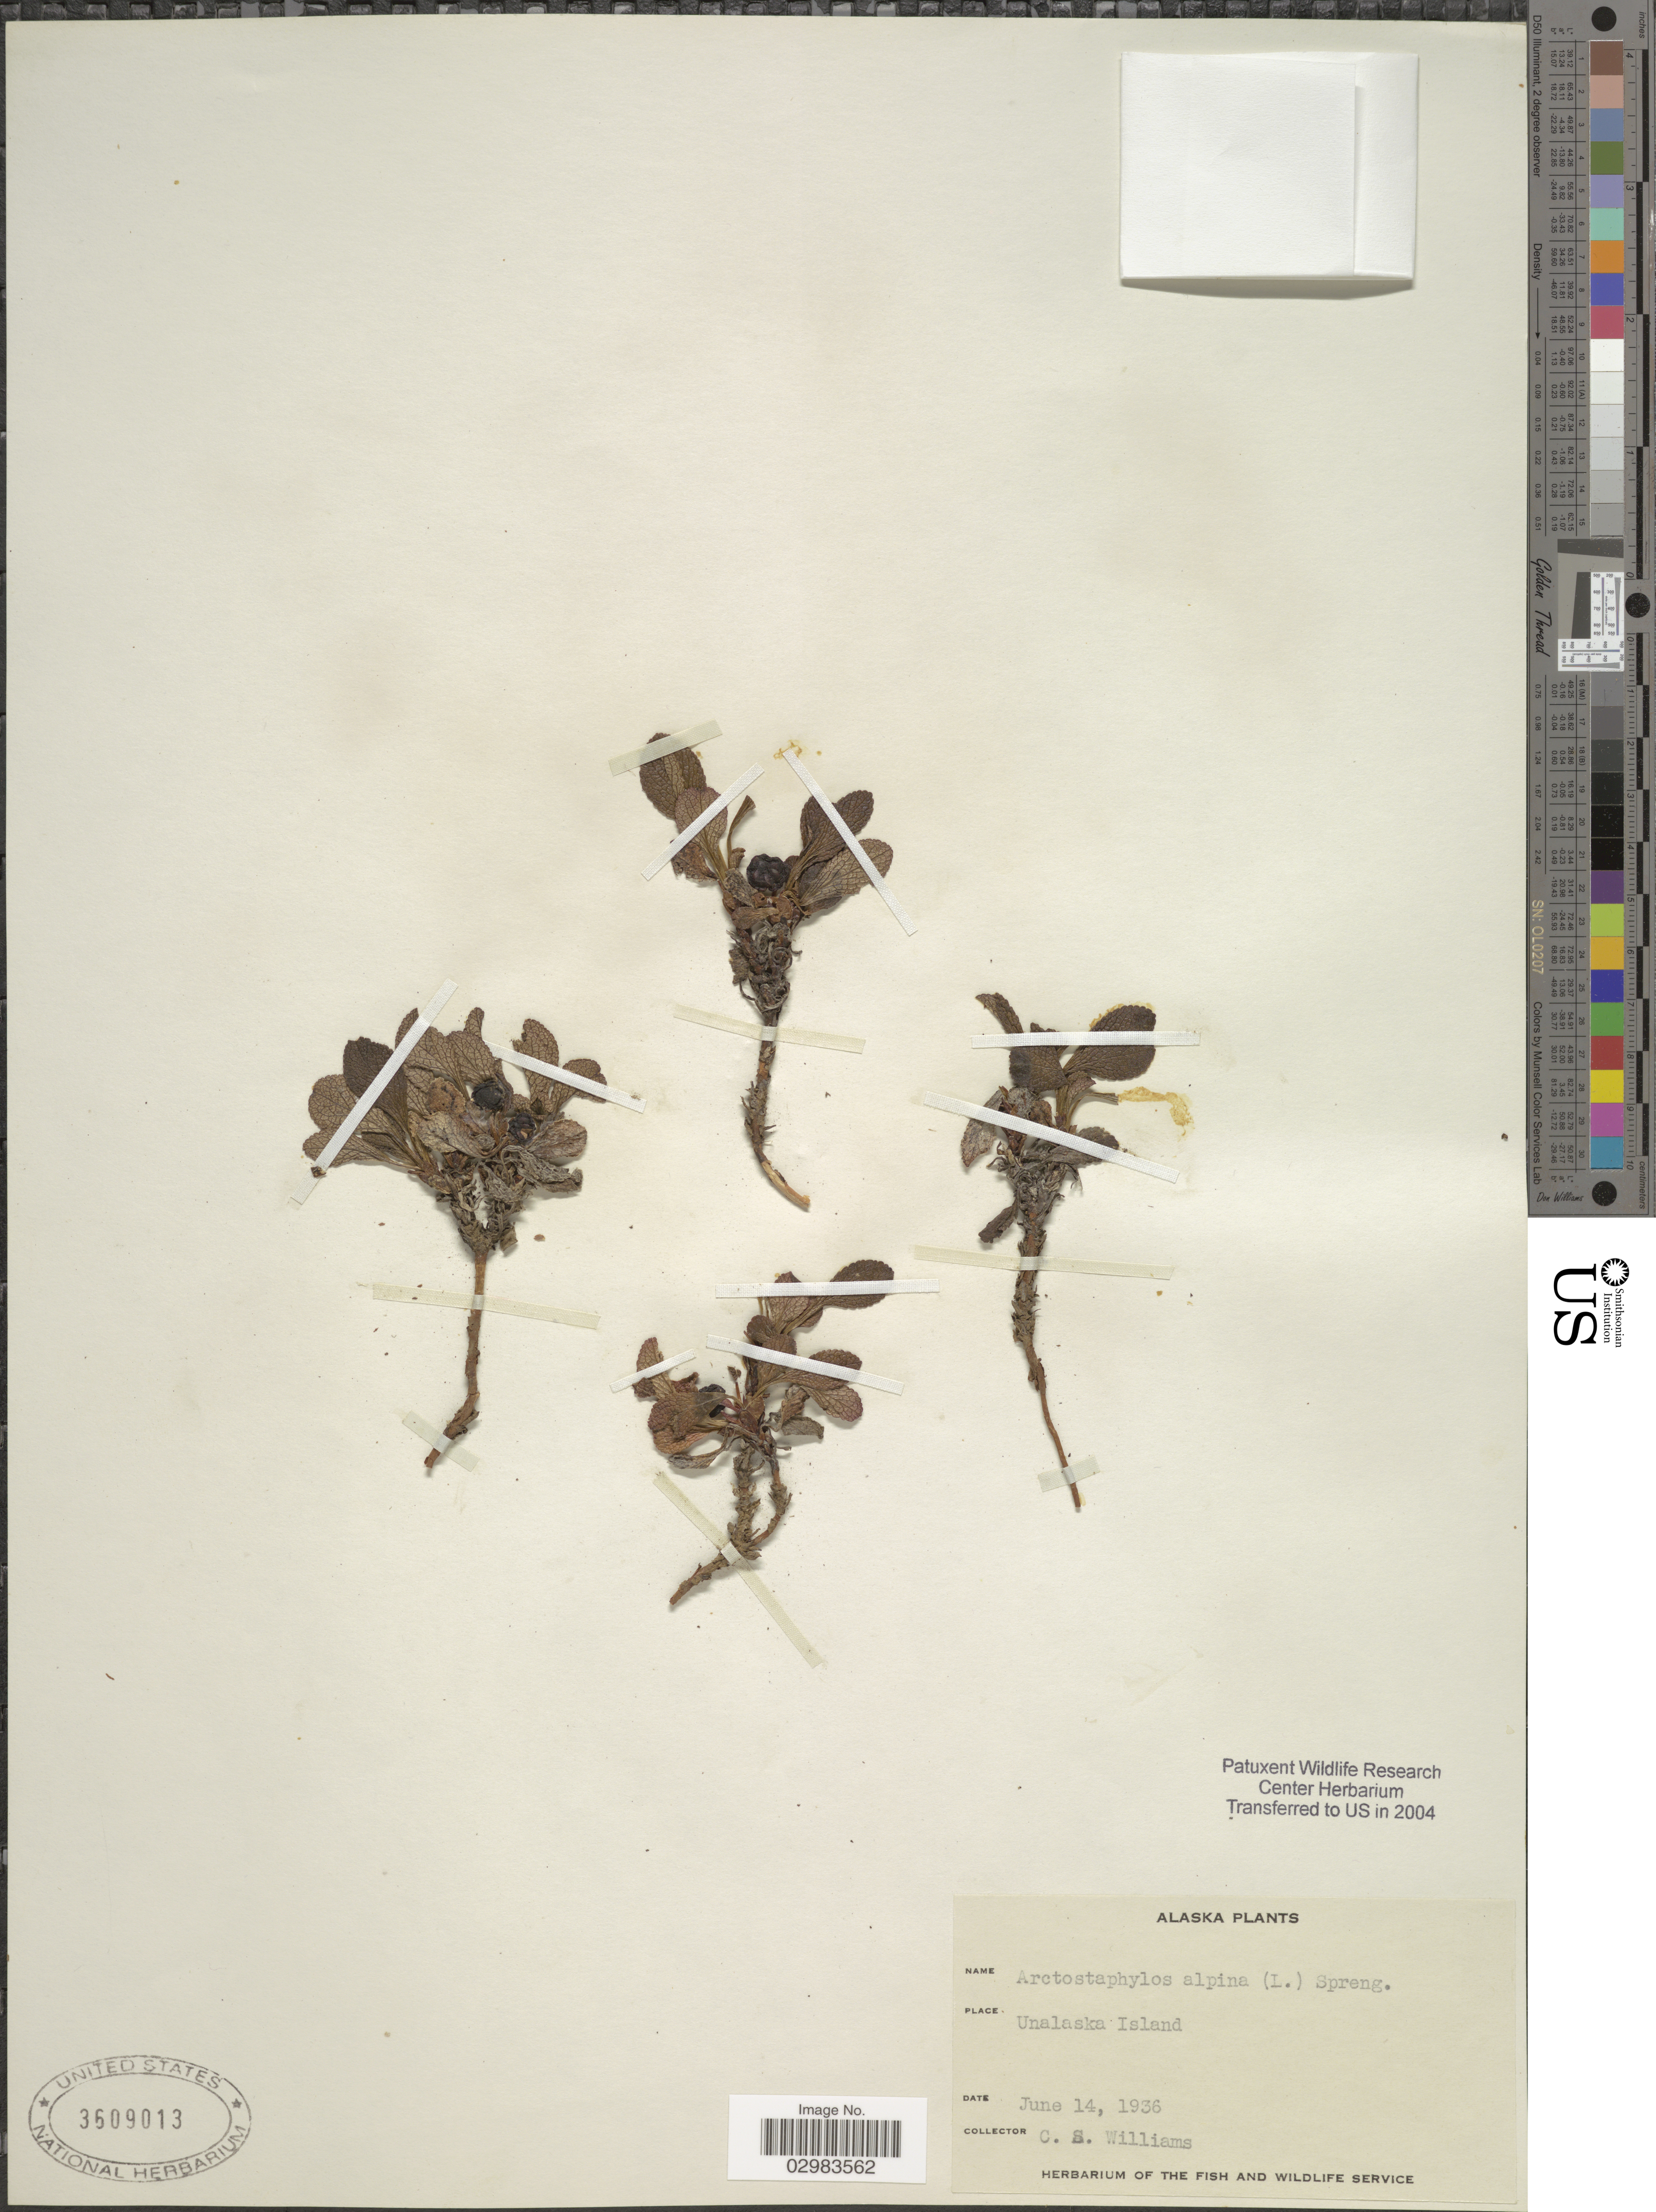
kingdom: Plantae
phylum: Tracheophyta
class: Magnoliopsida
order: Ericales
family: Ericaceae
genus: Arctostaphylos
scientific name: Arctostaphylos alpina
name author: (L.) Spreng.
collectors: C. Williams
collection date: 1936-06-14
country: United States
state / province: Alaska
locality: Unalaska Island.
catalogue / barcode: US 3609013